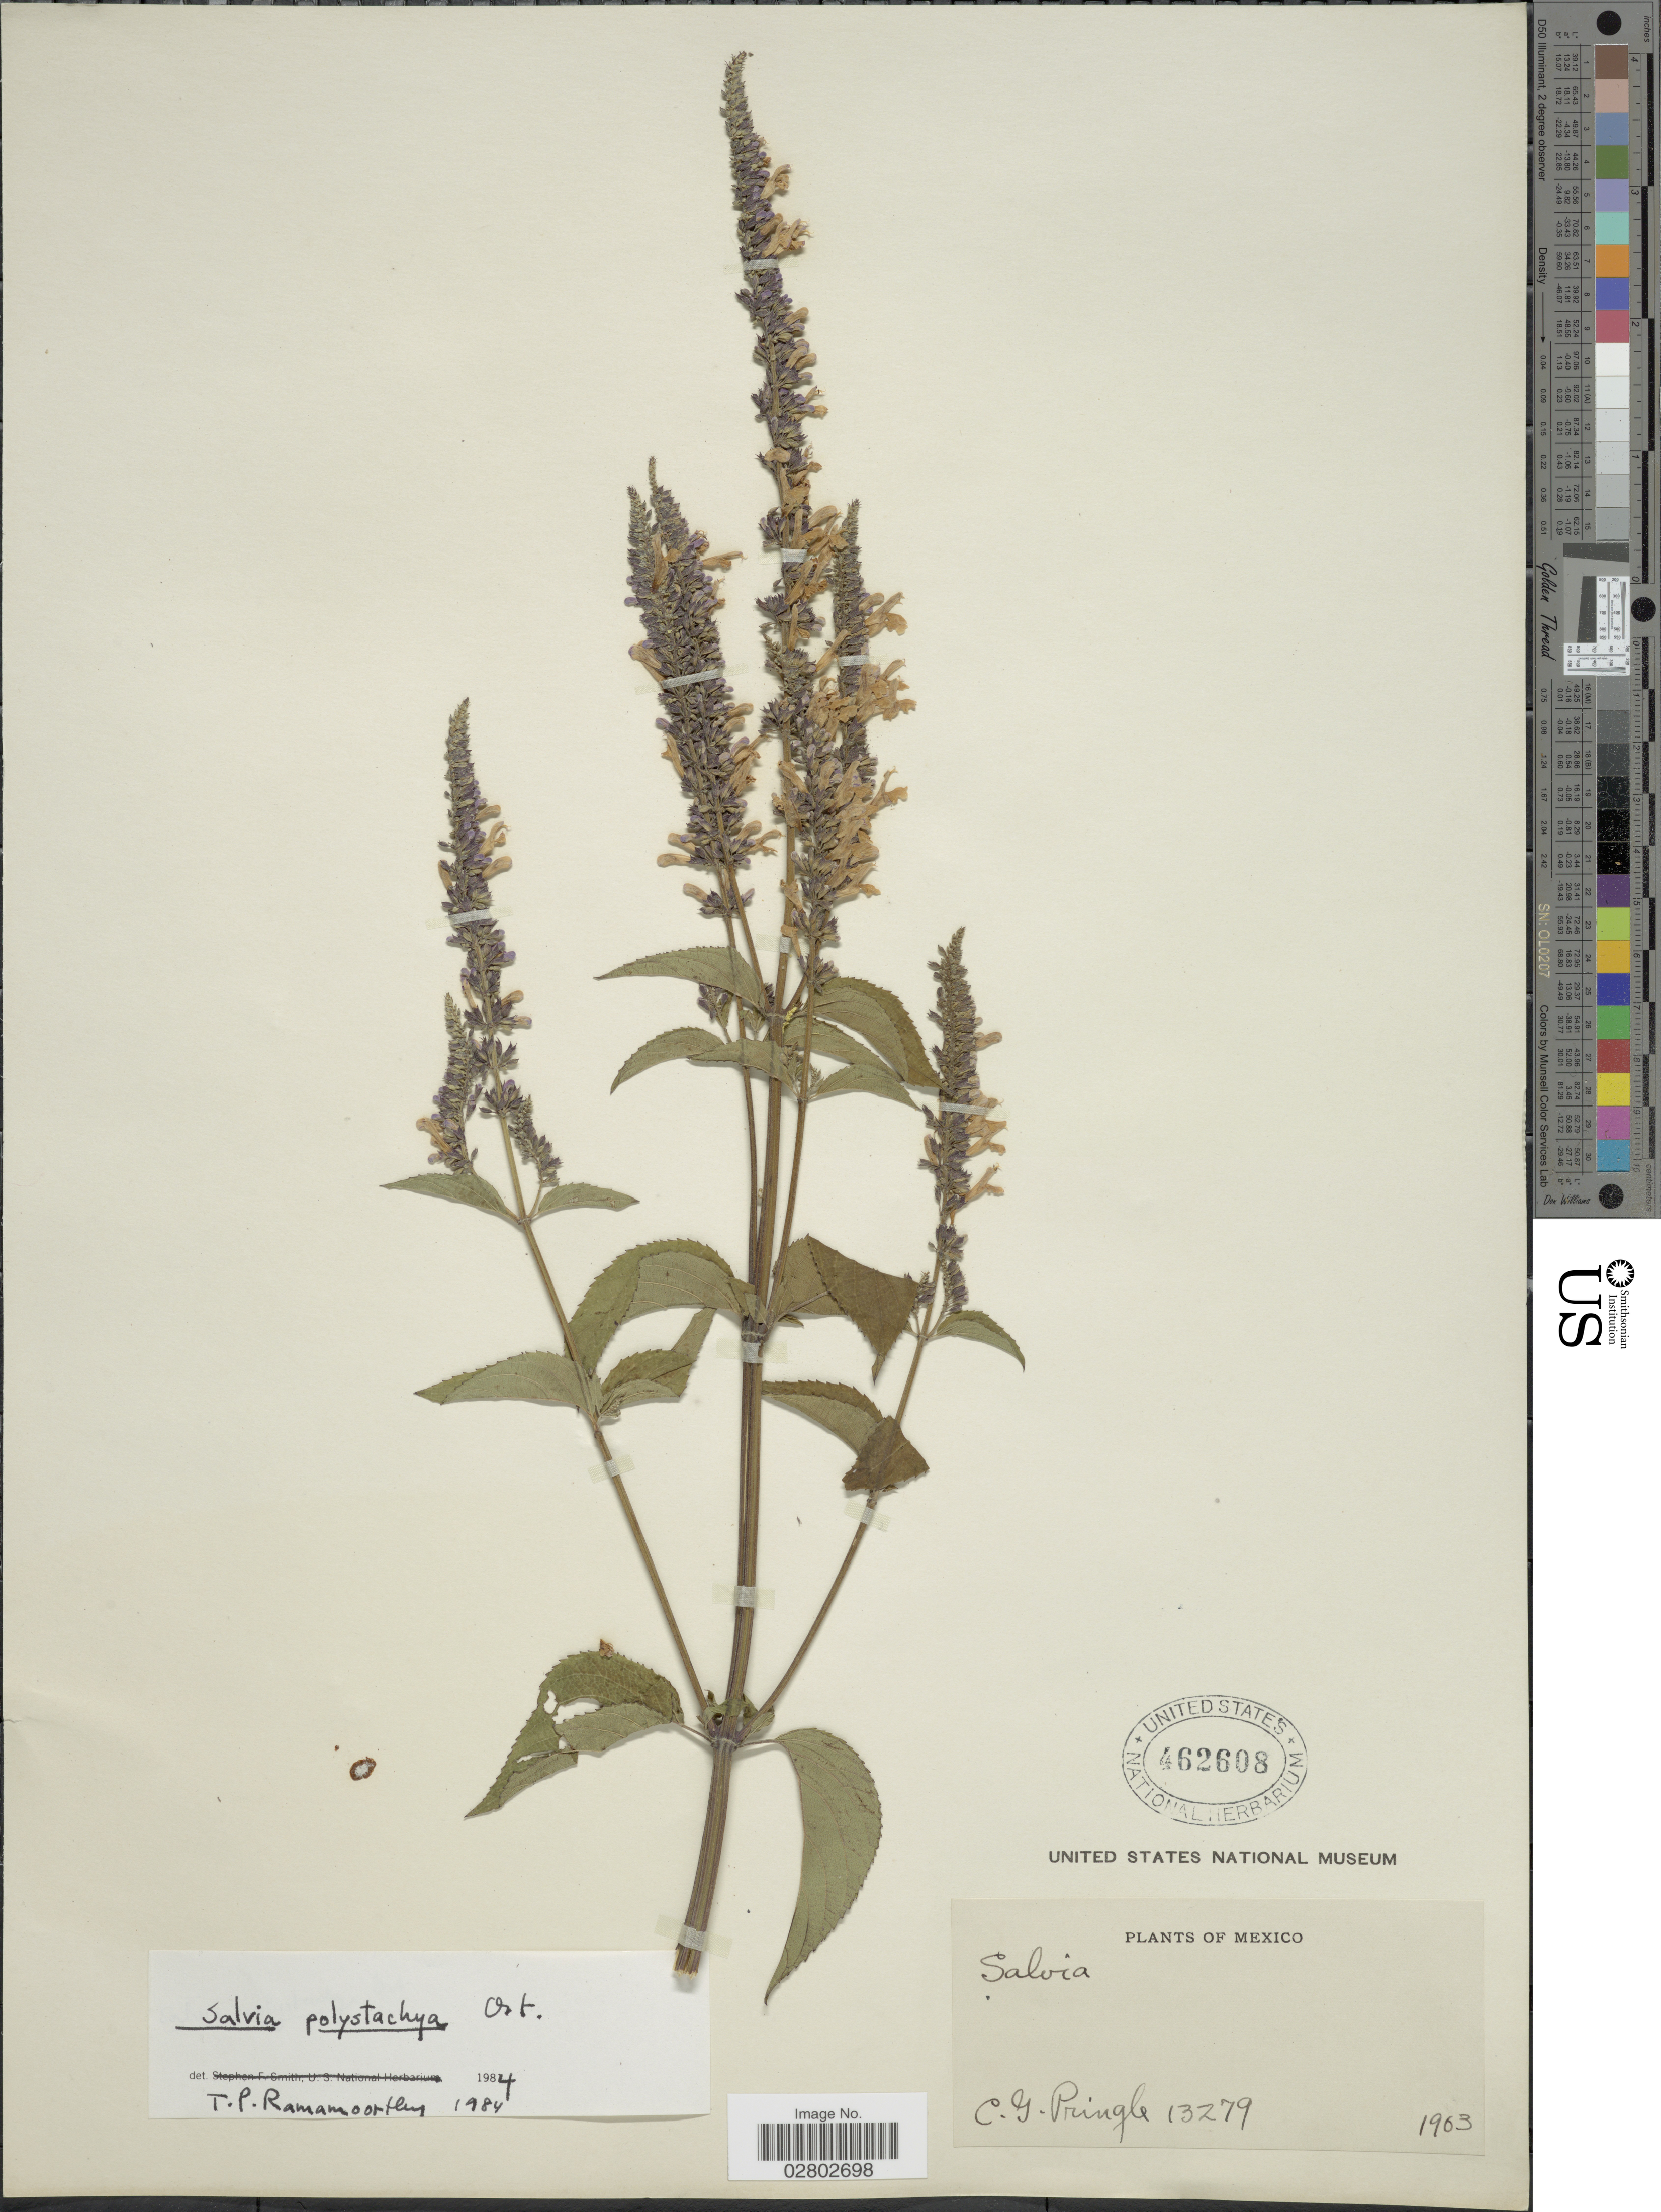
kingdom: Plantae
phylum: Tracheophyta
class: Magnoliopsida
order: Lamiales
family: Lamiaceae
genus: Salvia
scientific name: Salvia polystachya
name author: Cav.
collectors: C. G. Pringle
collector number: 13279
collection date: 1963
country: Mexico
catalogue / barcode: US 462608